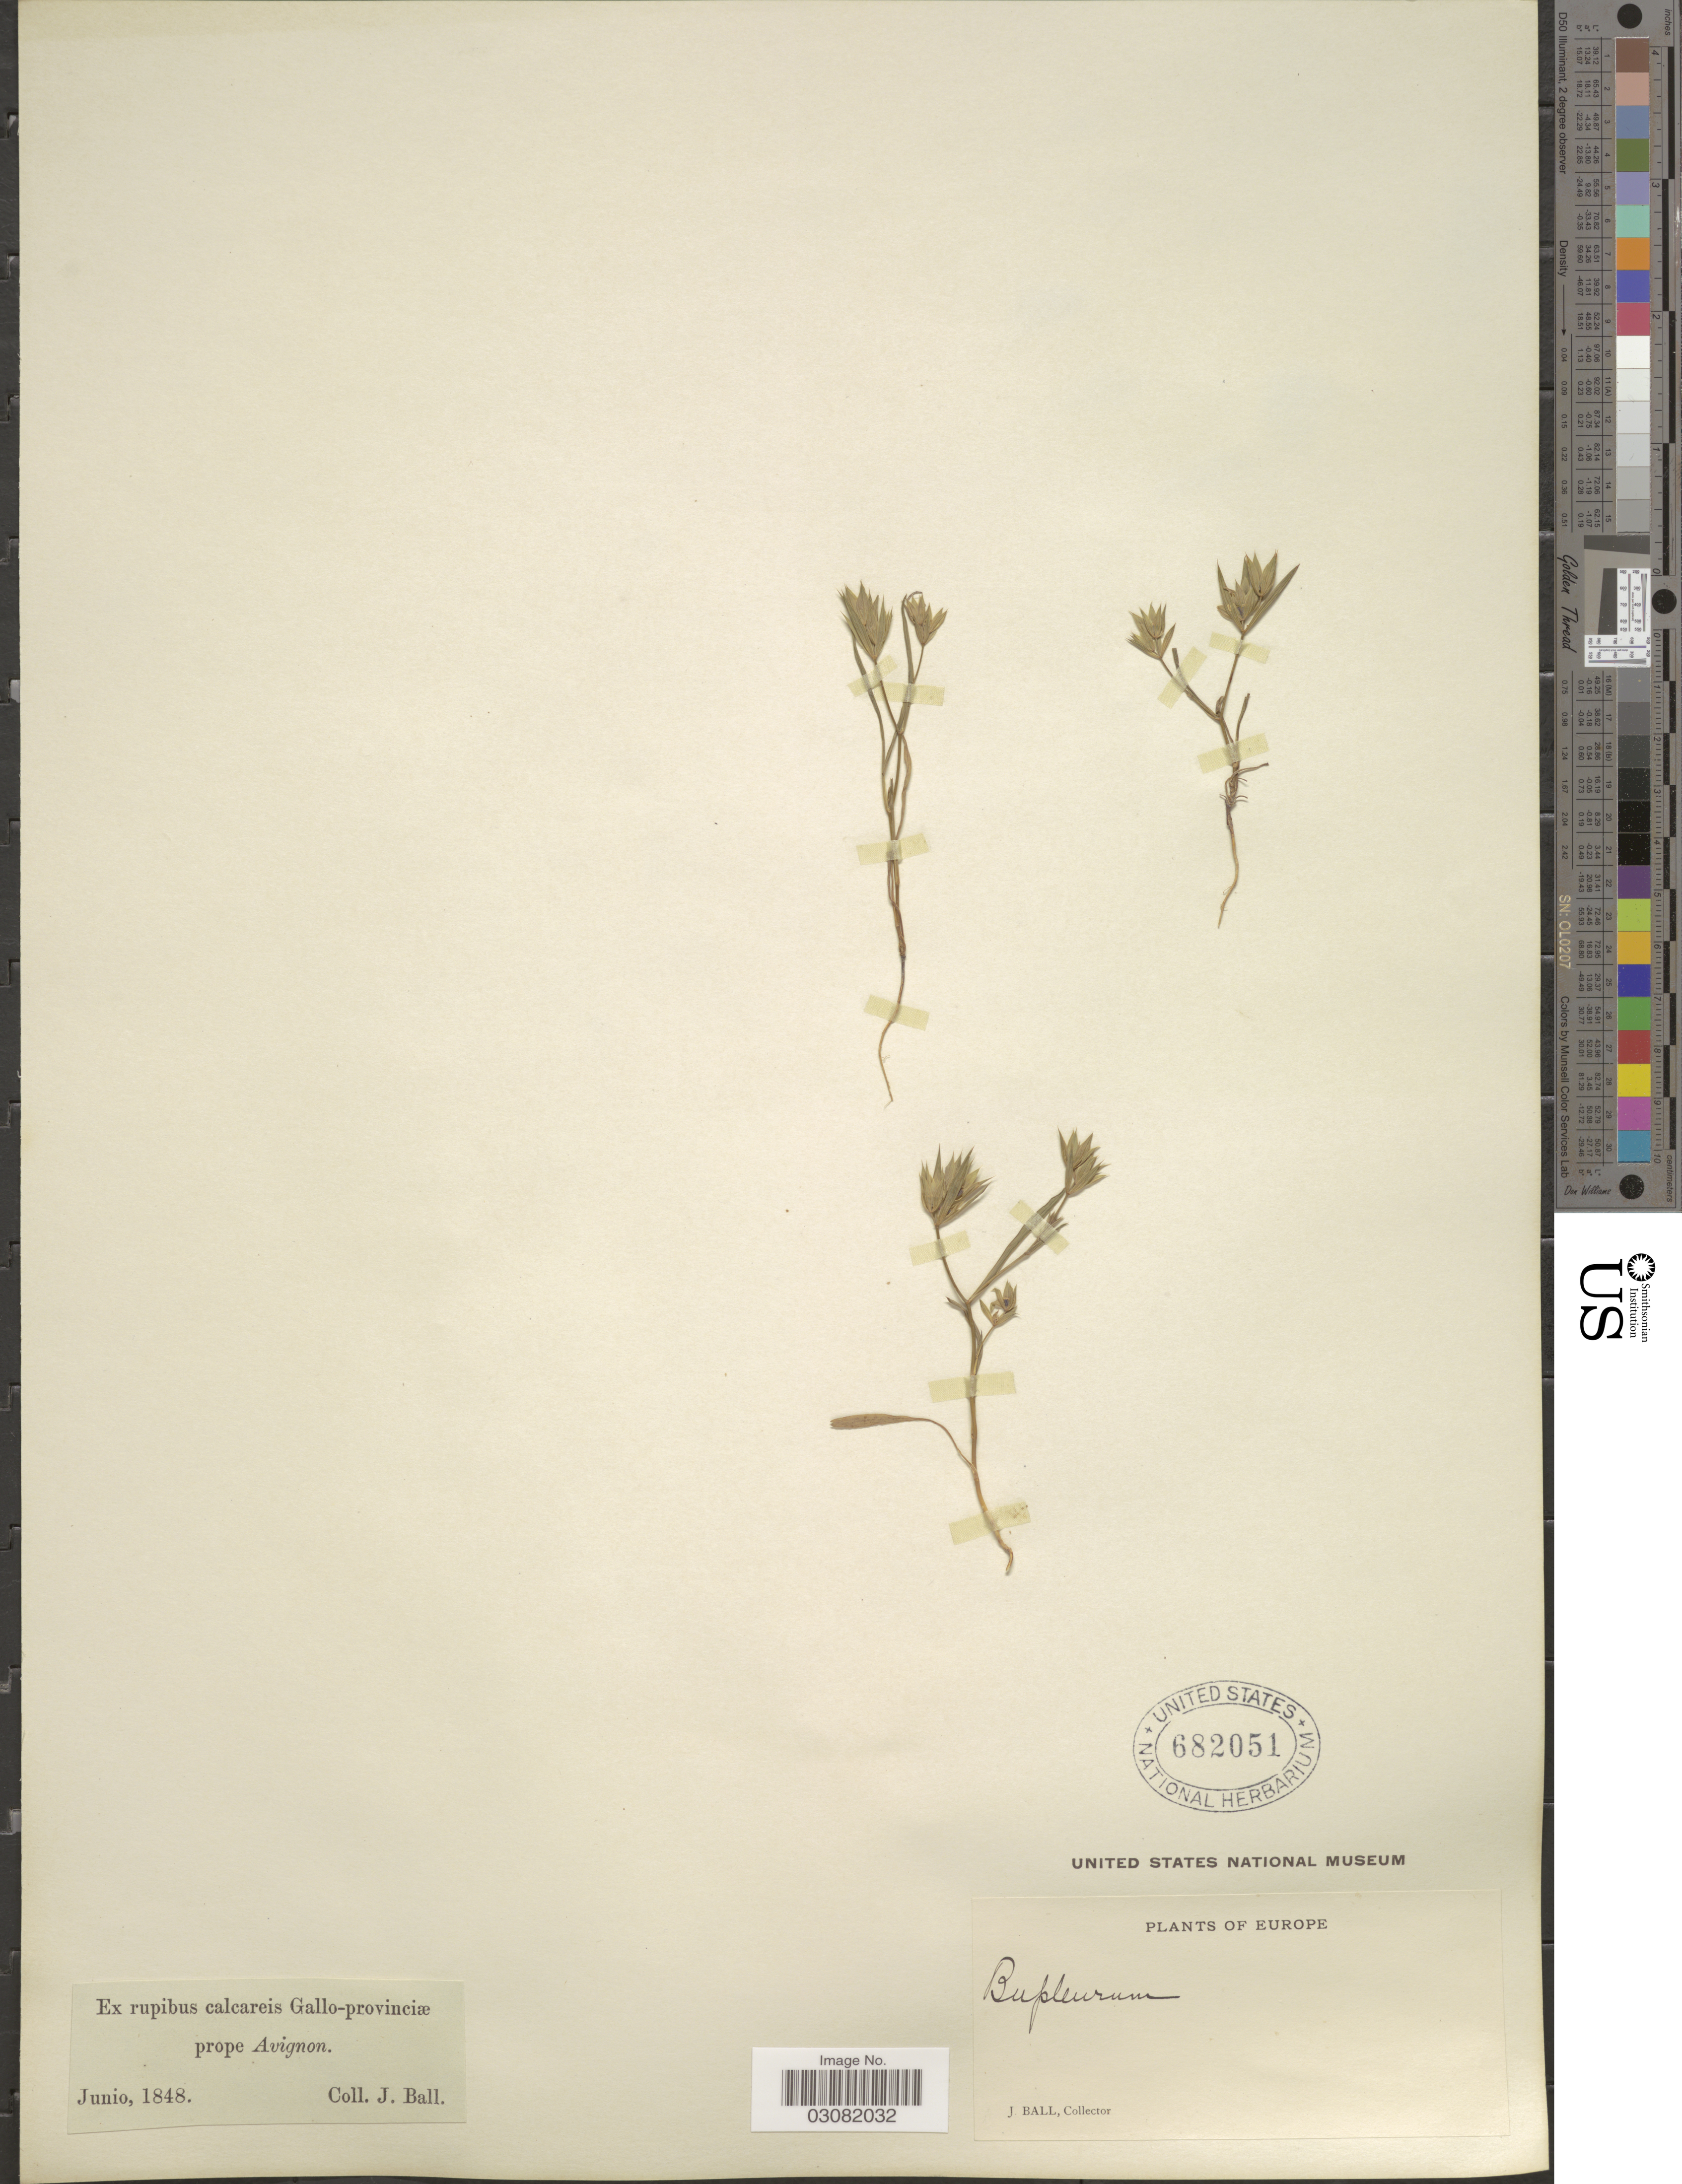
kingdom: Plantae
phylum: Tracheophyta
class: Magnoliopsida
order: Apiales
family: Apiaceae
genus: Bupleurum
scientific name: Bupleurum sp.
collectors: J. Ball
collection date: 1848-06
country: France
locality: Ex rupibus calcareis Gallo-provinciæ prope Avignon. Europe.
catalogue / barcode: US 682051